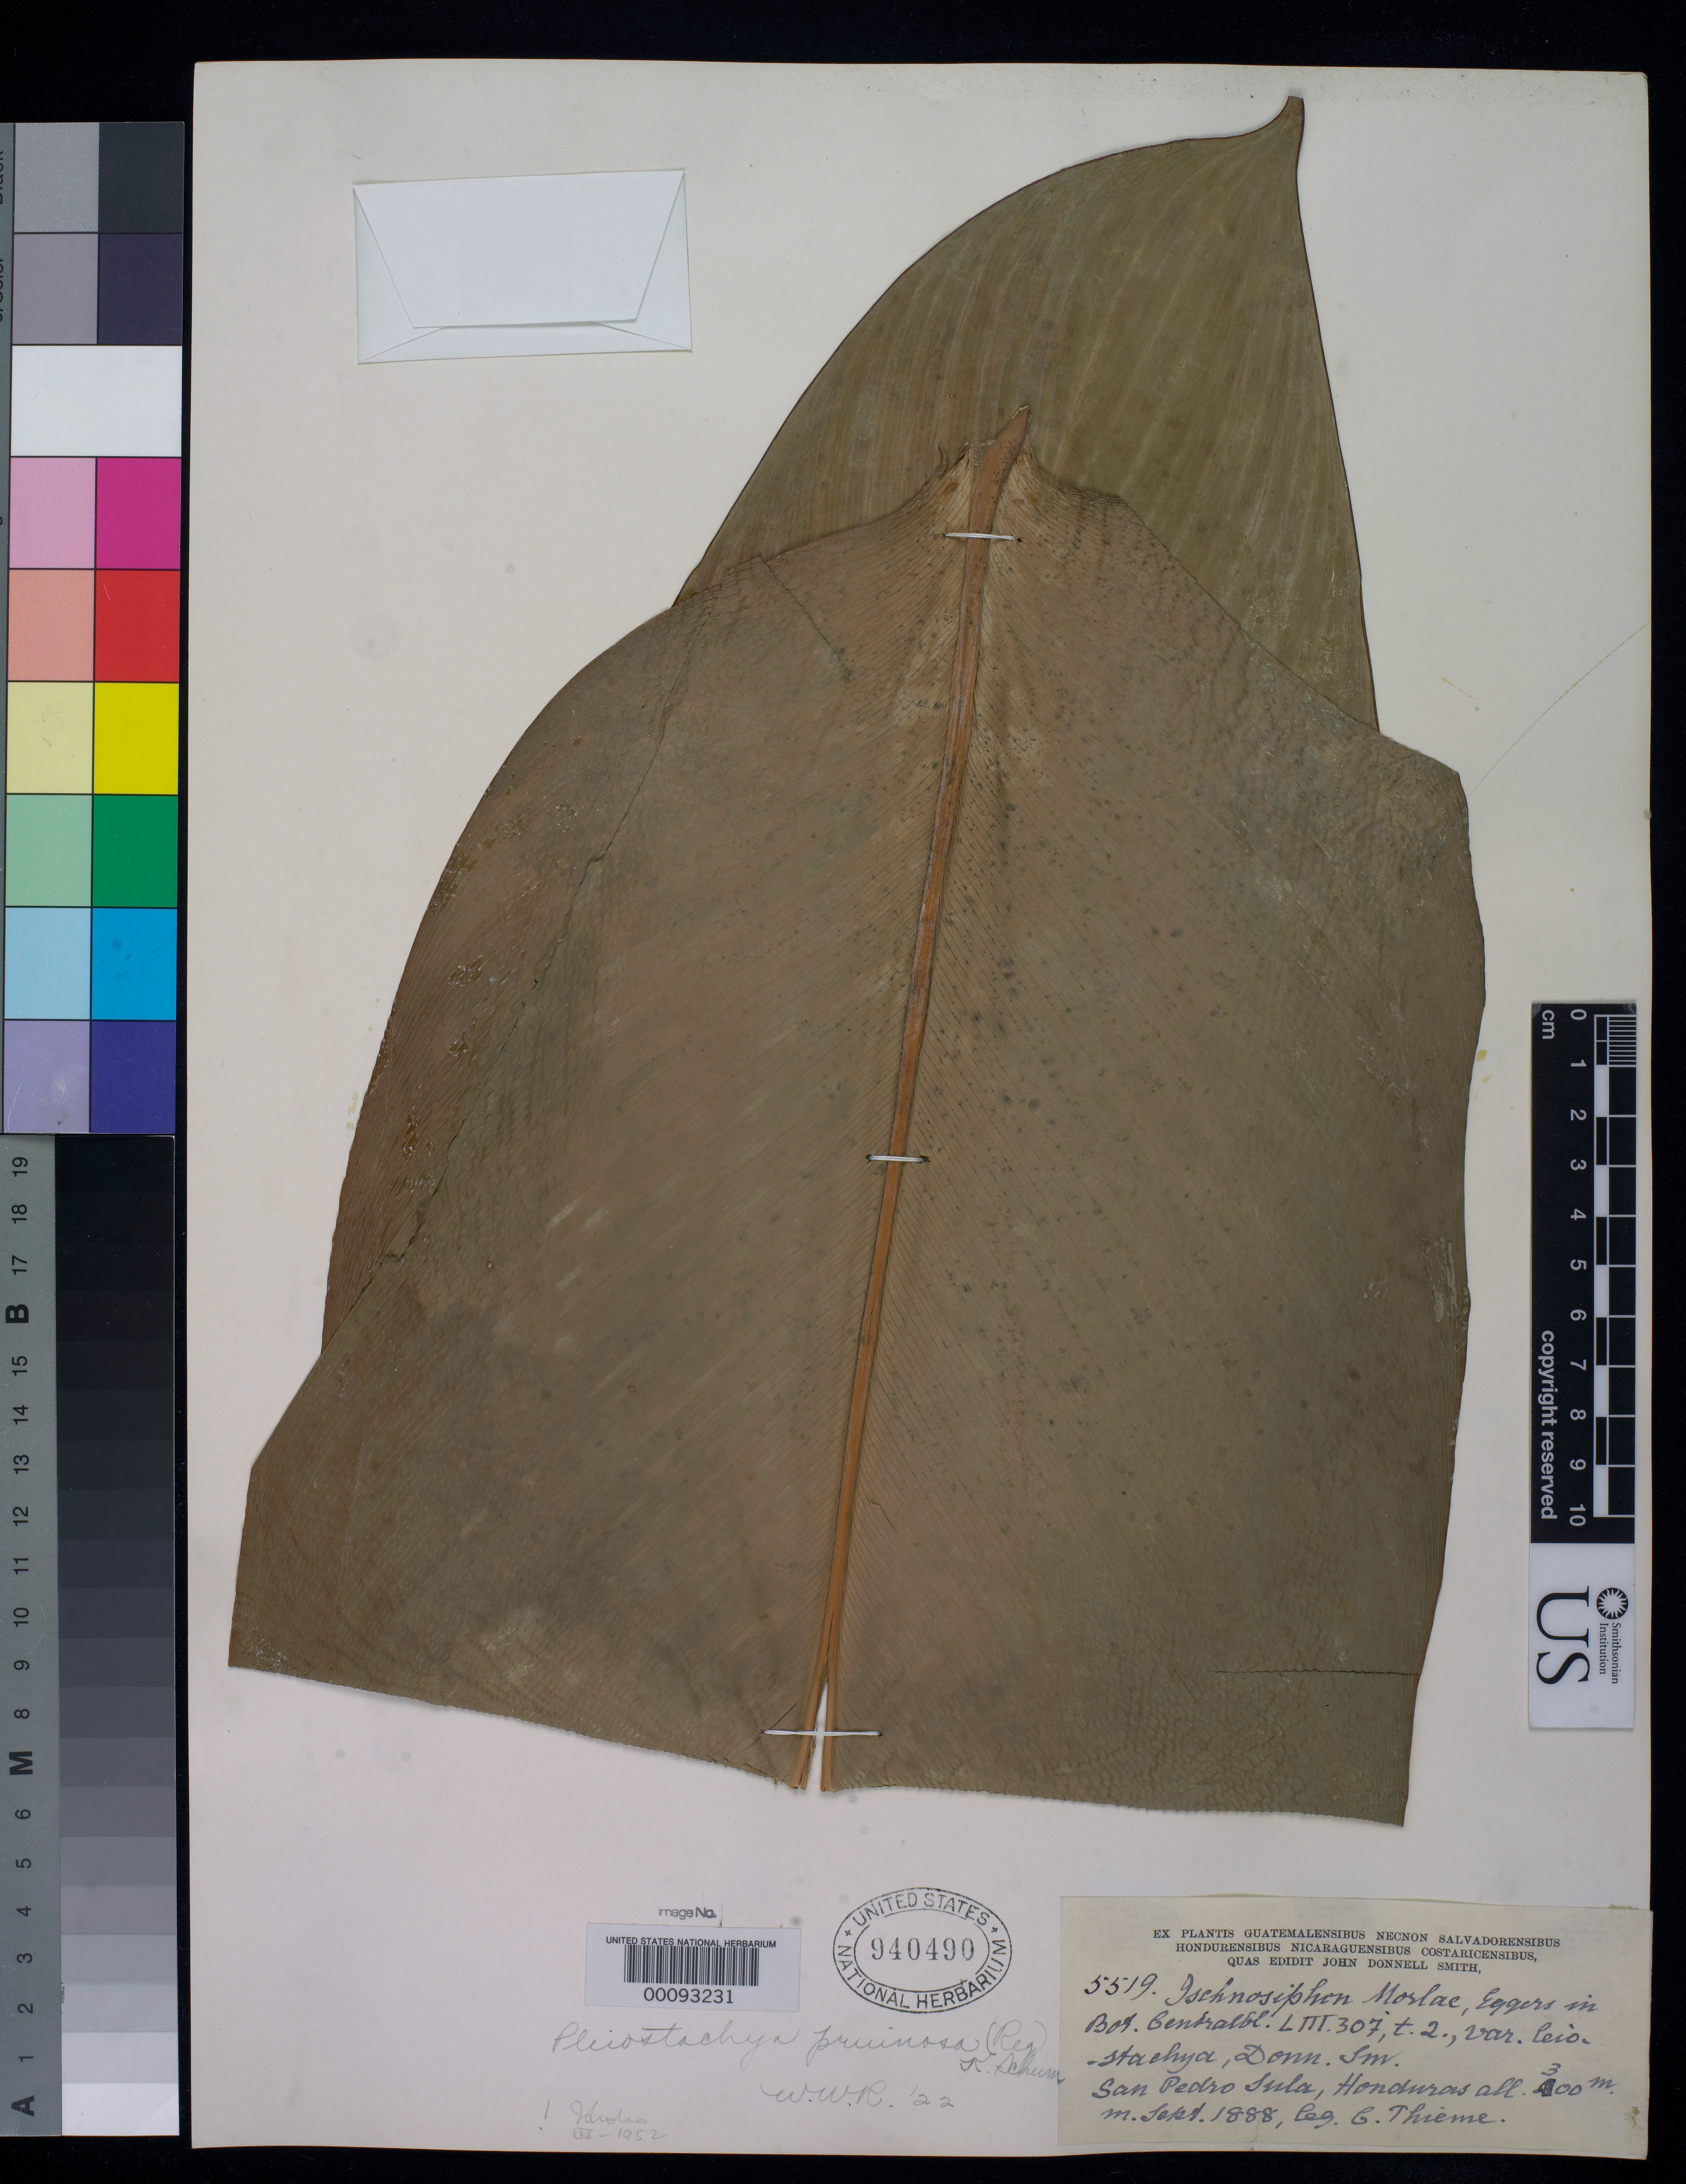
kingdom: Plantae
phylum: Tracheophyta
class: Liliopsida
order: Zingiberales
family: Marantaceae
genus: Ischnosiphon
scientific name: Ischnosiphon morlae var. leiostachya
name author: Donn. Sm.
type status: Syntype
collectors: C. Thieme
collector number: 5519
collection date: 1888-09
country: Honduras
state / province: Santa Bárbara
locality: San Pedro Sula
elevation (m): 300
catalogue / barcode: US 940490